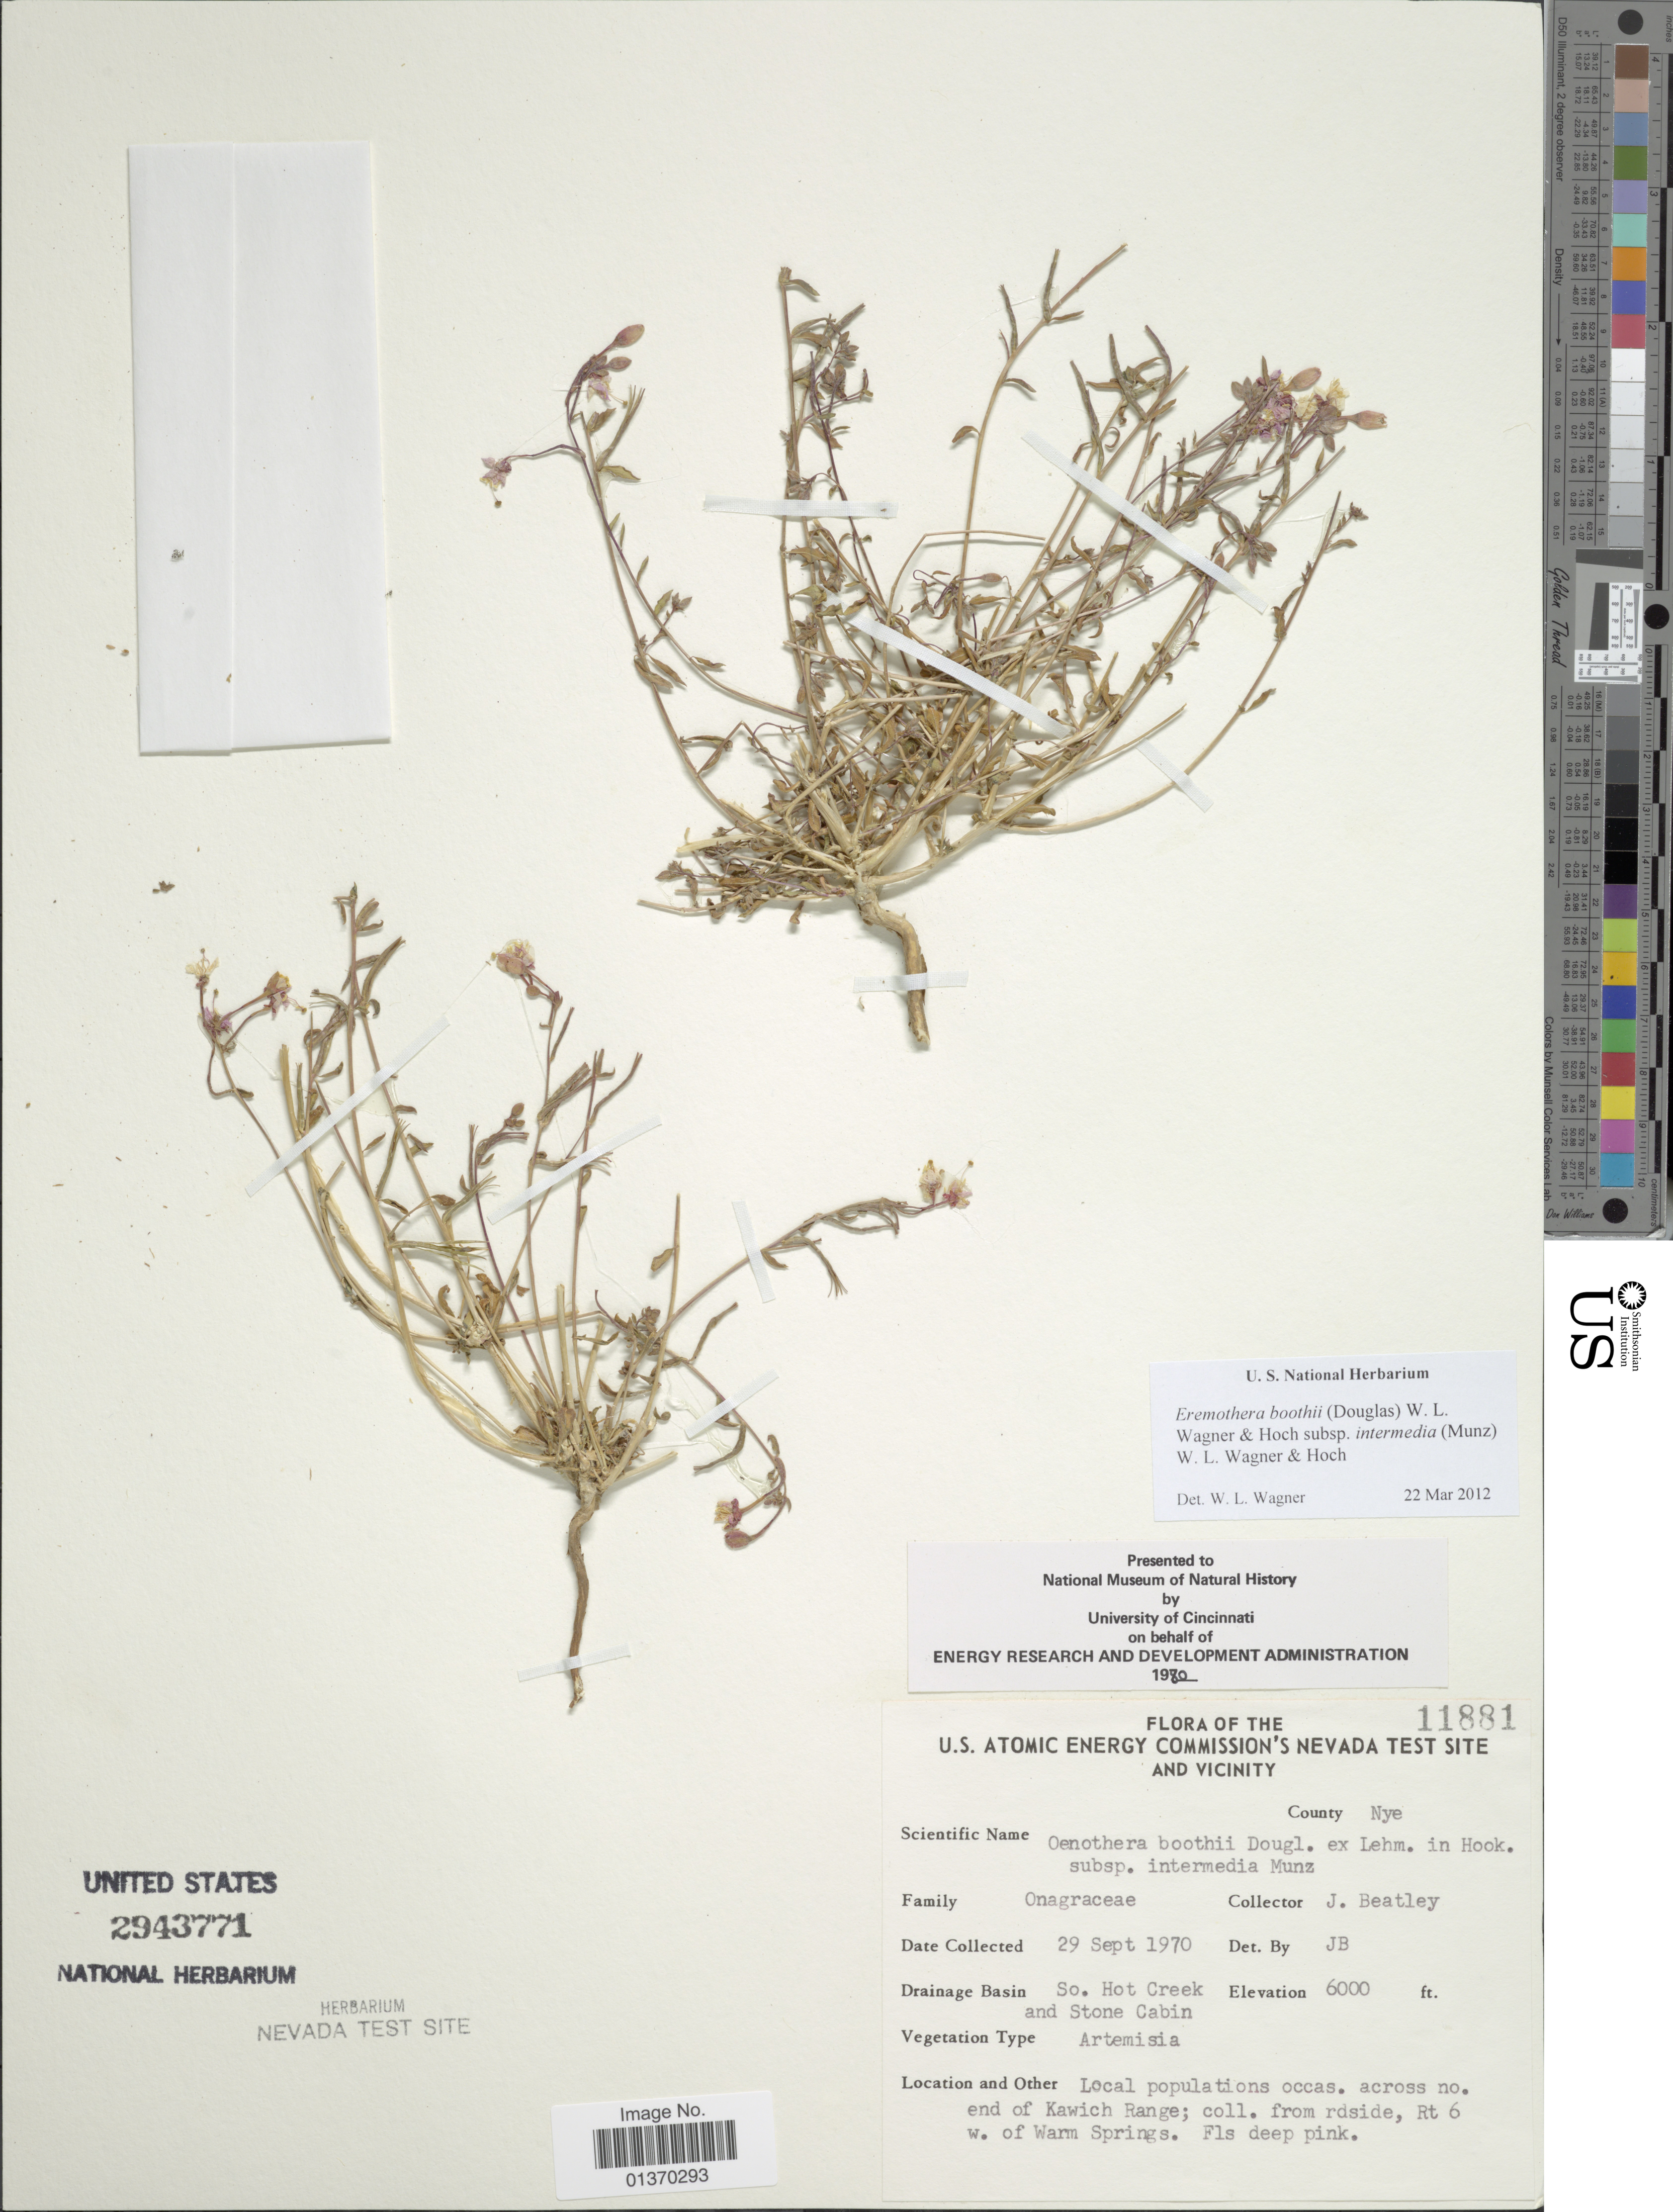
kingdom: Plantae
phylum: Tracheophyta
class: Magnoliopsida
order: Myrtales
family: Onagraceae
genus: Eremothera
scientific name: Eremothera boothii subsp. intermedia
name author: (Munz) W.L. Wagner & Hoch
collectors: J. C. Beatley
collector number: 11881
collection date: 1970-09-29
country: United States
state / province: Nevada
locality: U. S. Atomic Energy Commission's Nevada Test Site and Vicinity, So. Hot Creek and Stone Cabin, across no. end of Kawich Range; coll. from rdside, Rt 6 w. of Warm Springs. County Nye.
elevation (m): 1829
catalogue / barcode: US 2943771